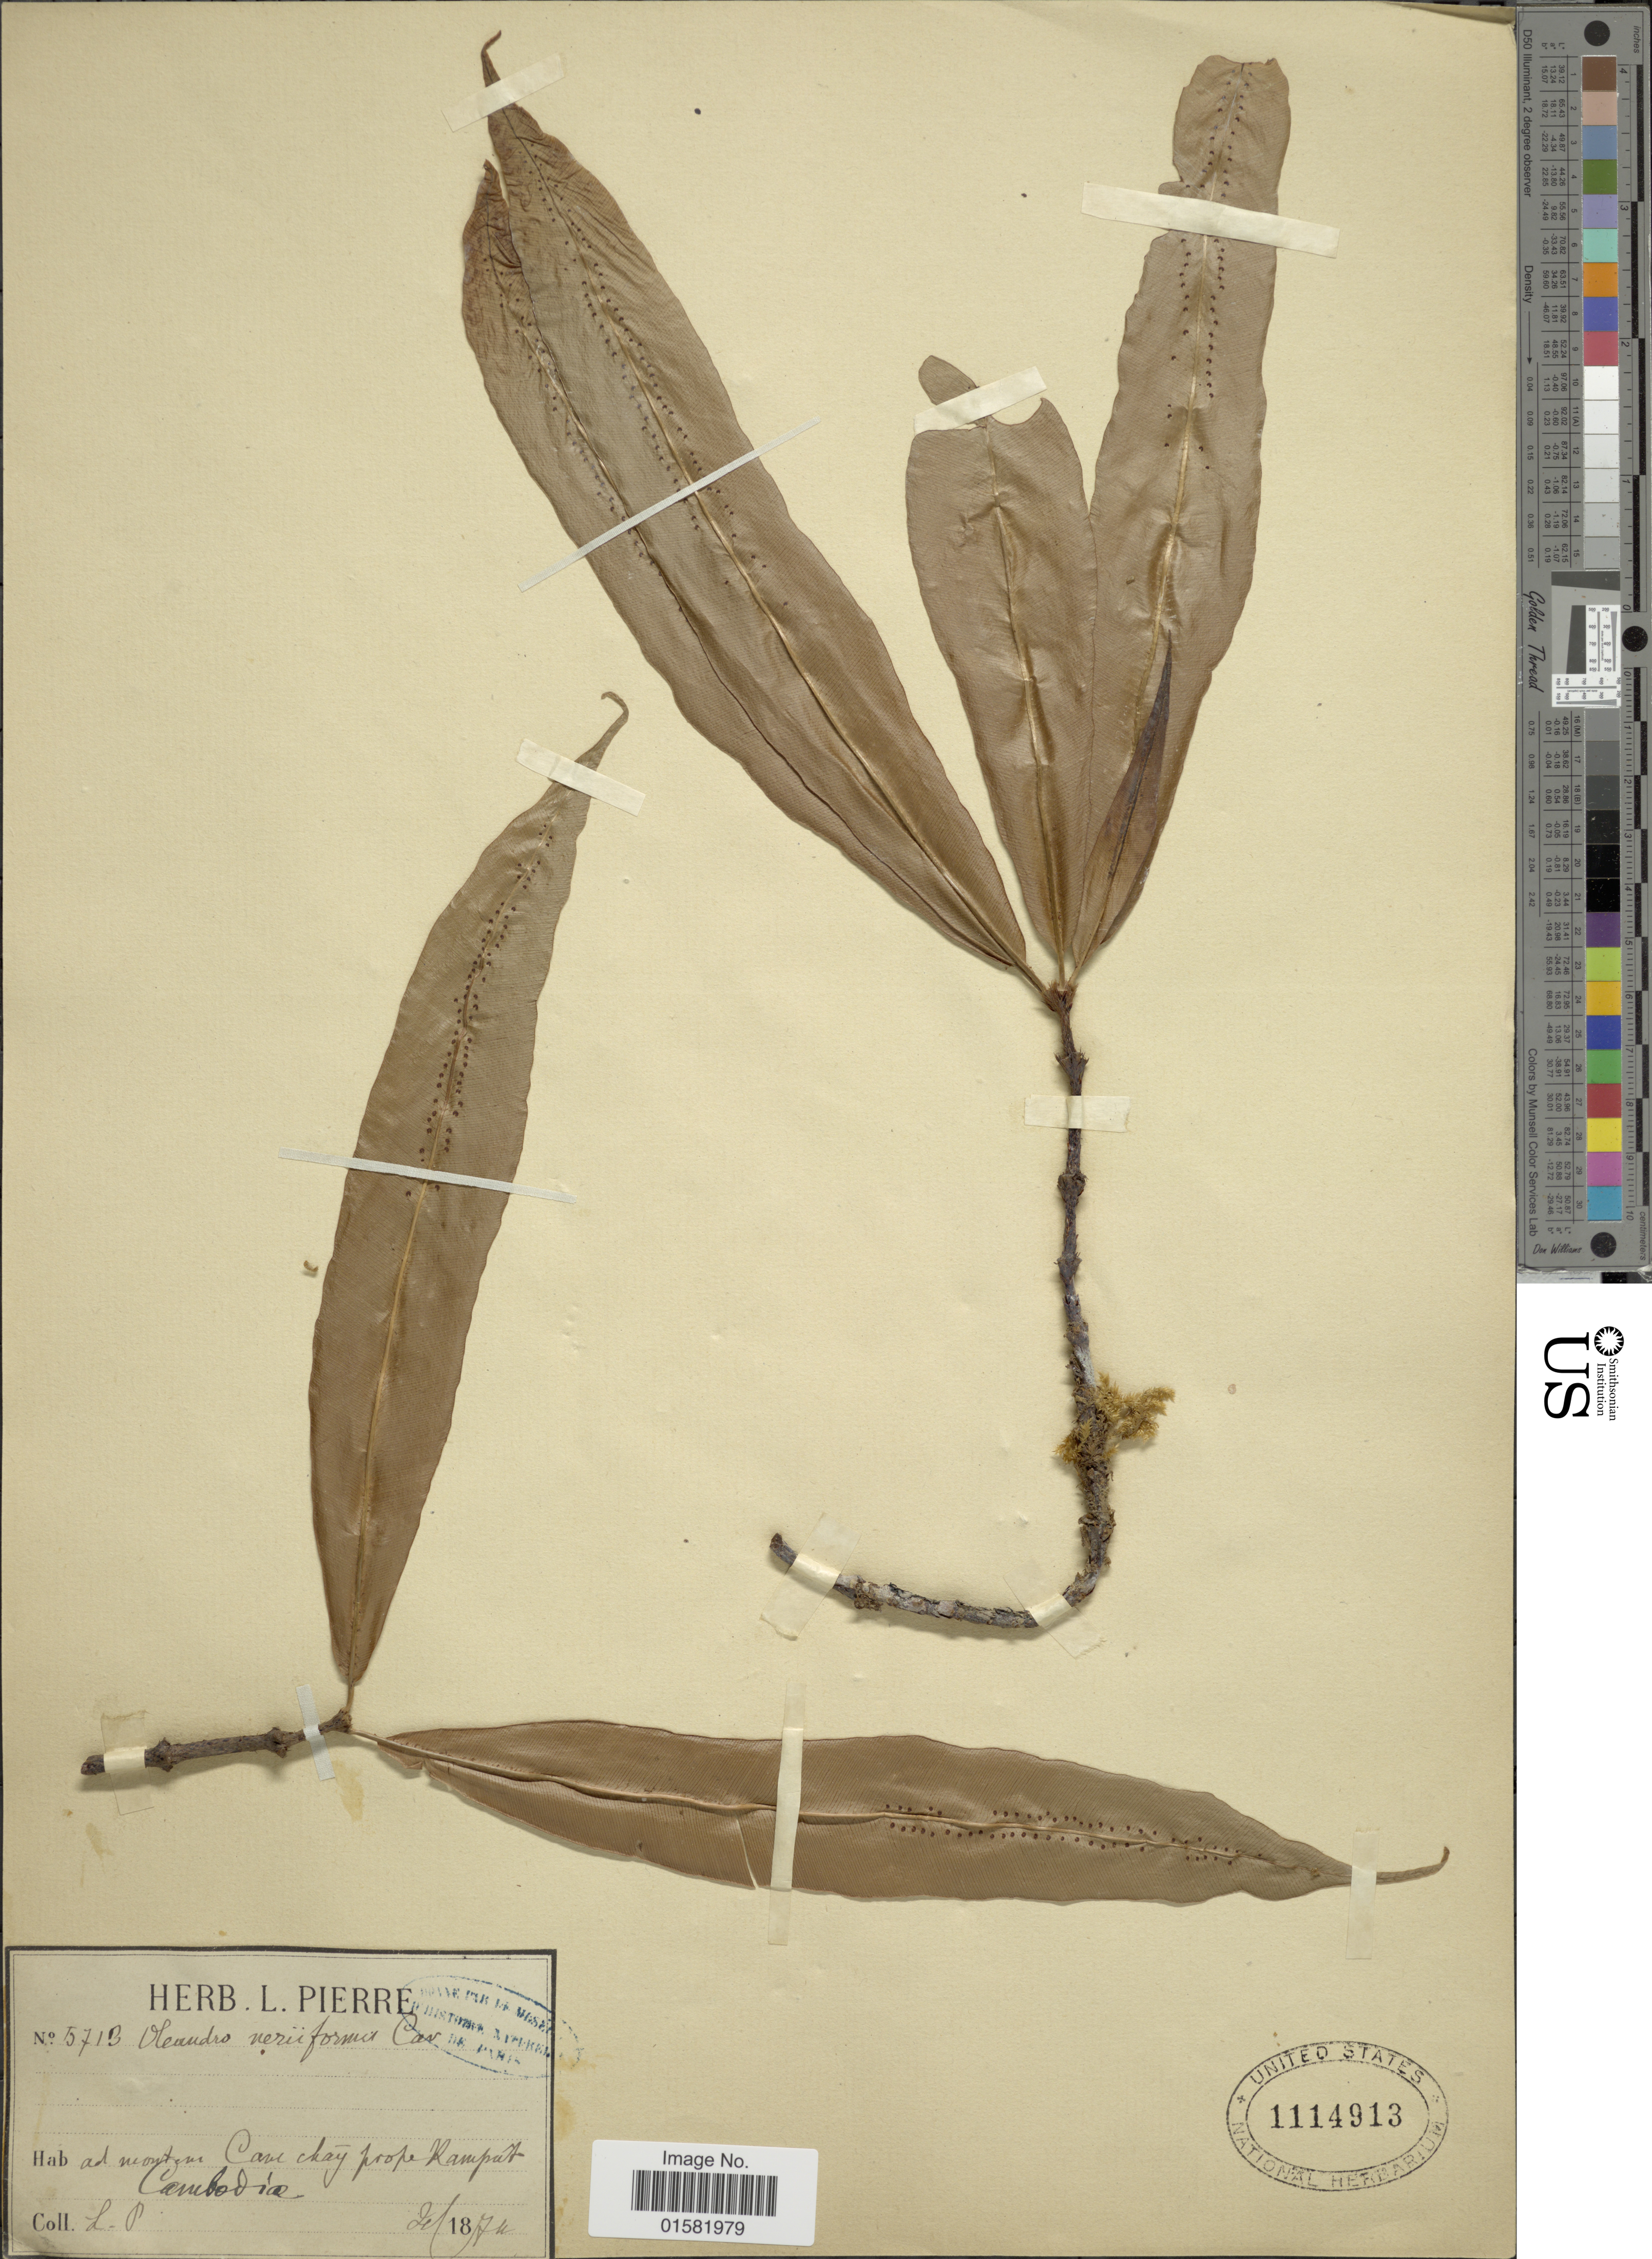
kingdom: Plantae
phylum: Tracheophyta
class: Polypodiopsida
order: Polypodiales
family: Oleandraceae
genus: Oleandra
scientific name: Oleandra neriiformis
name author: Cav.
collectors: L. P.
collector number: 5713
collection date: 1874-09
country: Cambodia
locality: Ad mountain Cave Chay prope Ramput Cambodiae.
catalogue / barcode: US 1114913